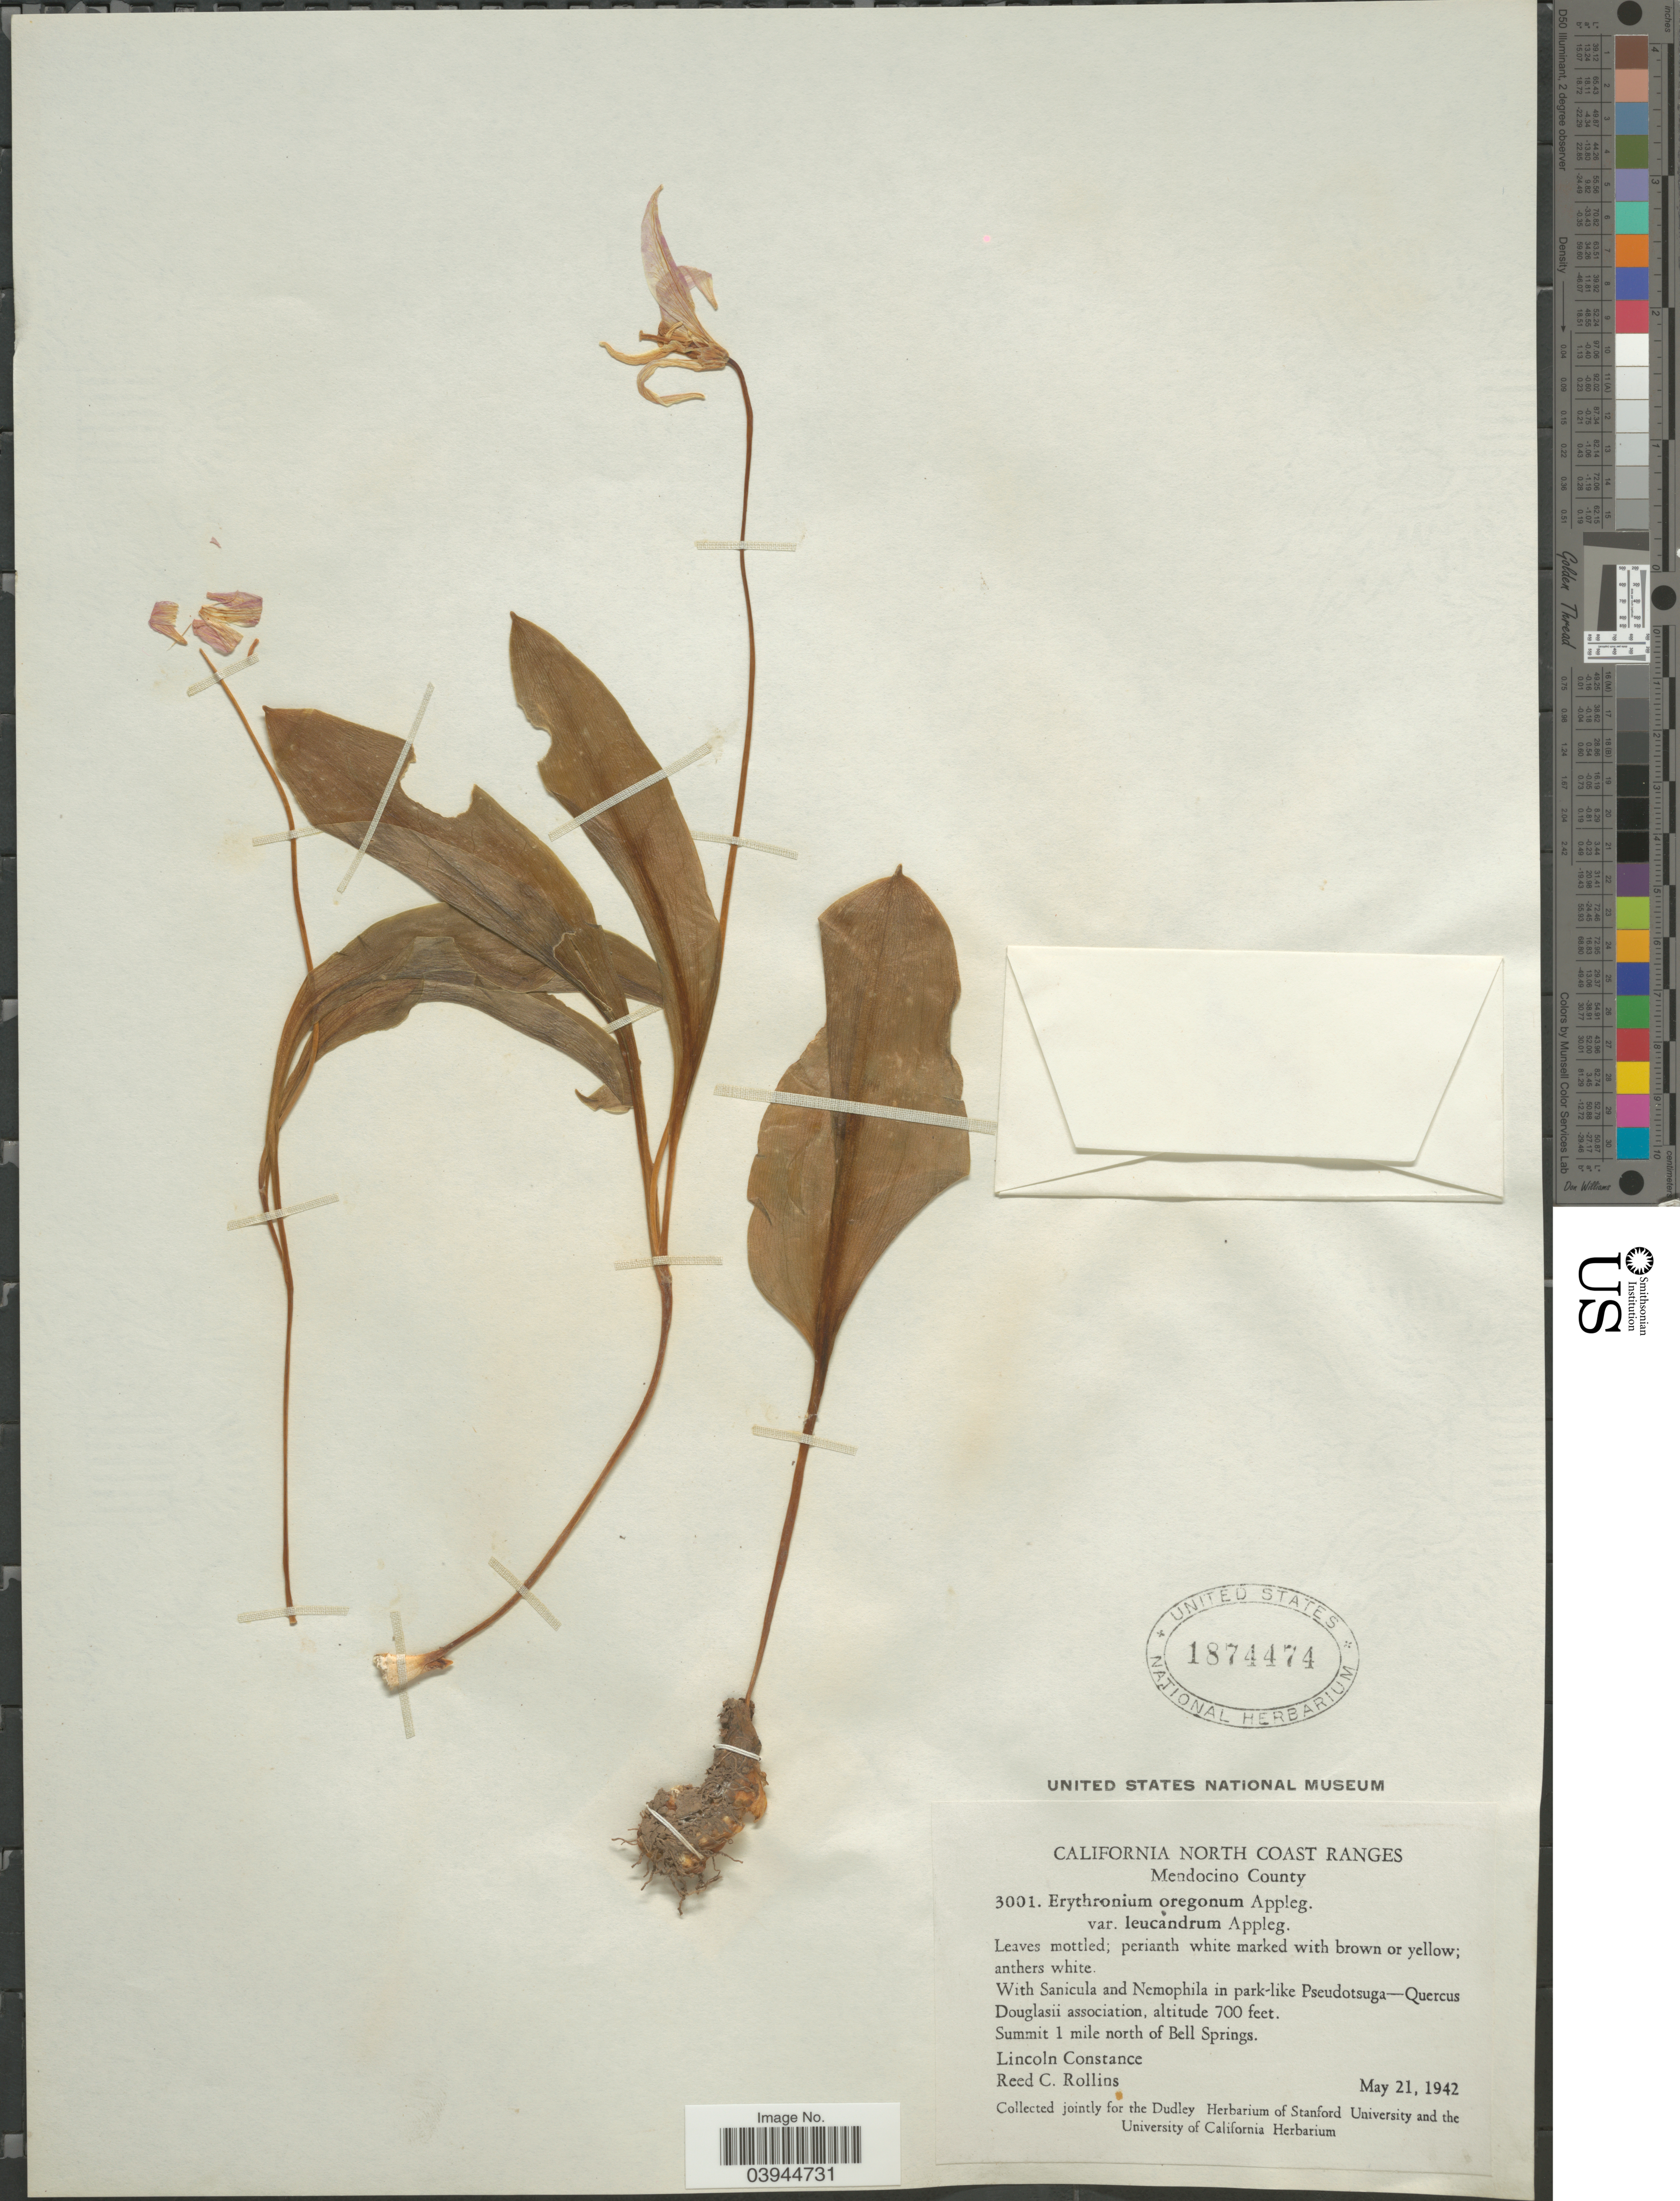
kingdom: Plantae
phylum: Tracheophyta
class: Liliopsida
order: Liliales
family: Liliaceae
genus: Erythronium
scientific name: Erythronium oregonum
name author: Applegate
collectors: L. Constance & R. C. Rollins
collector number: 3001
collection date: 1942-05-21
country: United States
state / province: California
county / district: Mendocino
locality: California North Coast Ranges. Mendocino County. Summit 1 mile north of Bell Springs.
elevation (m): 213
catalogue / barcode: US 1874474